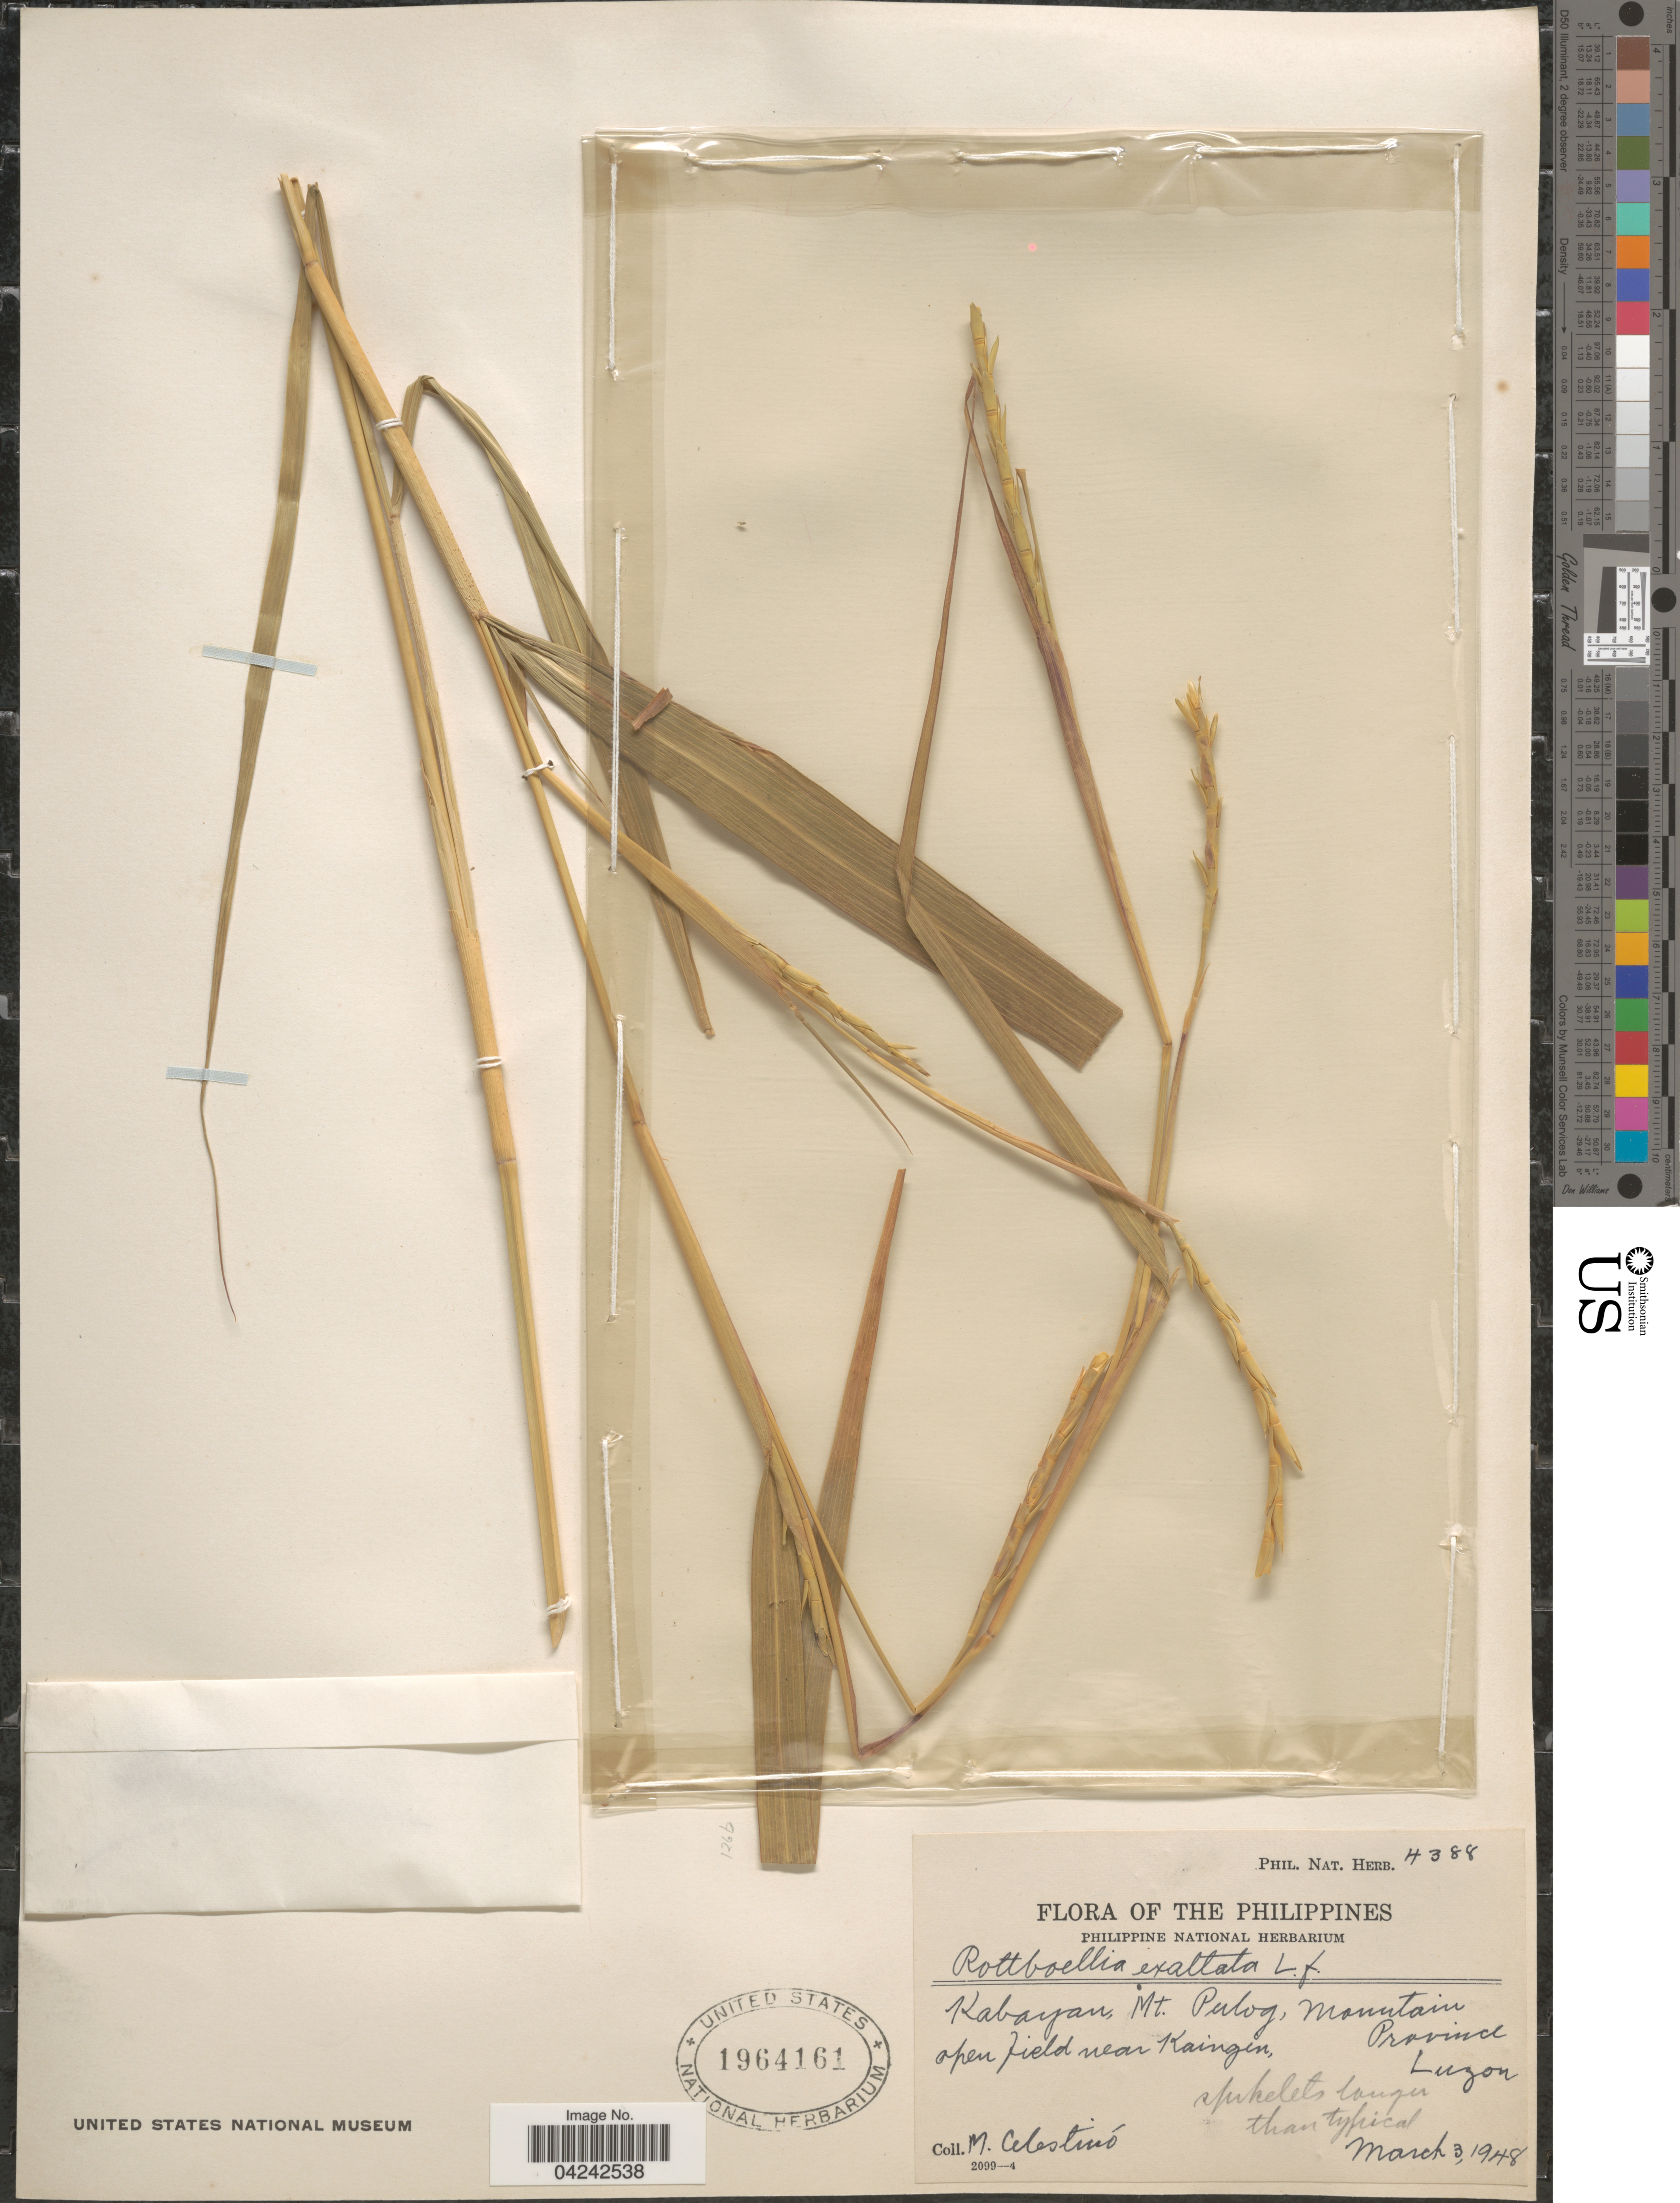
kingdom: Plantae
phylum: Tracheophyta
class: Liliopsida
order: Poales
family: Poaceae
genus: Rottboellia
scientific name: Rottboellia cochinchinensis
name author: (Lour.) Clayton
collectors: M. Celestino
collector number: Phil. Nat. Herb. 4388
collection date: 1948-03-03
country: Philippines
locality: Kabayan, Mt. Pulog, Mountain open field near Kaingin, Province Luzon.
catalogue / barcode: US 1964161